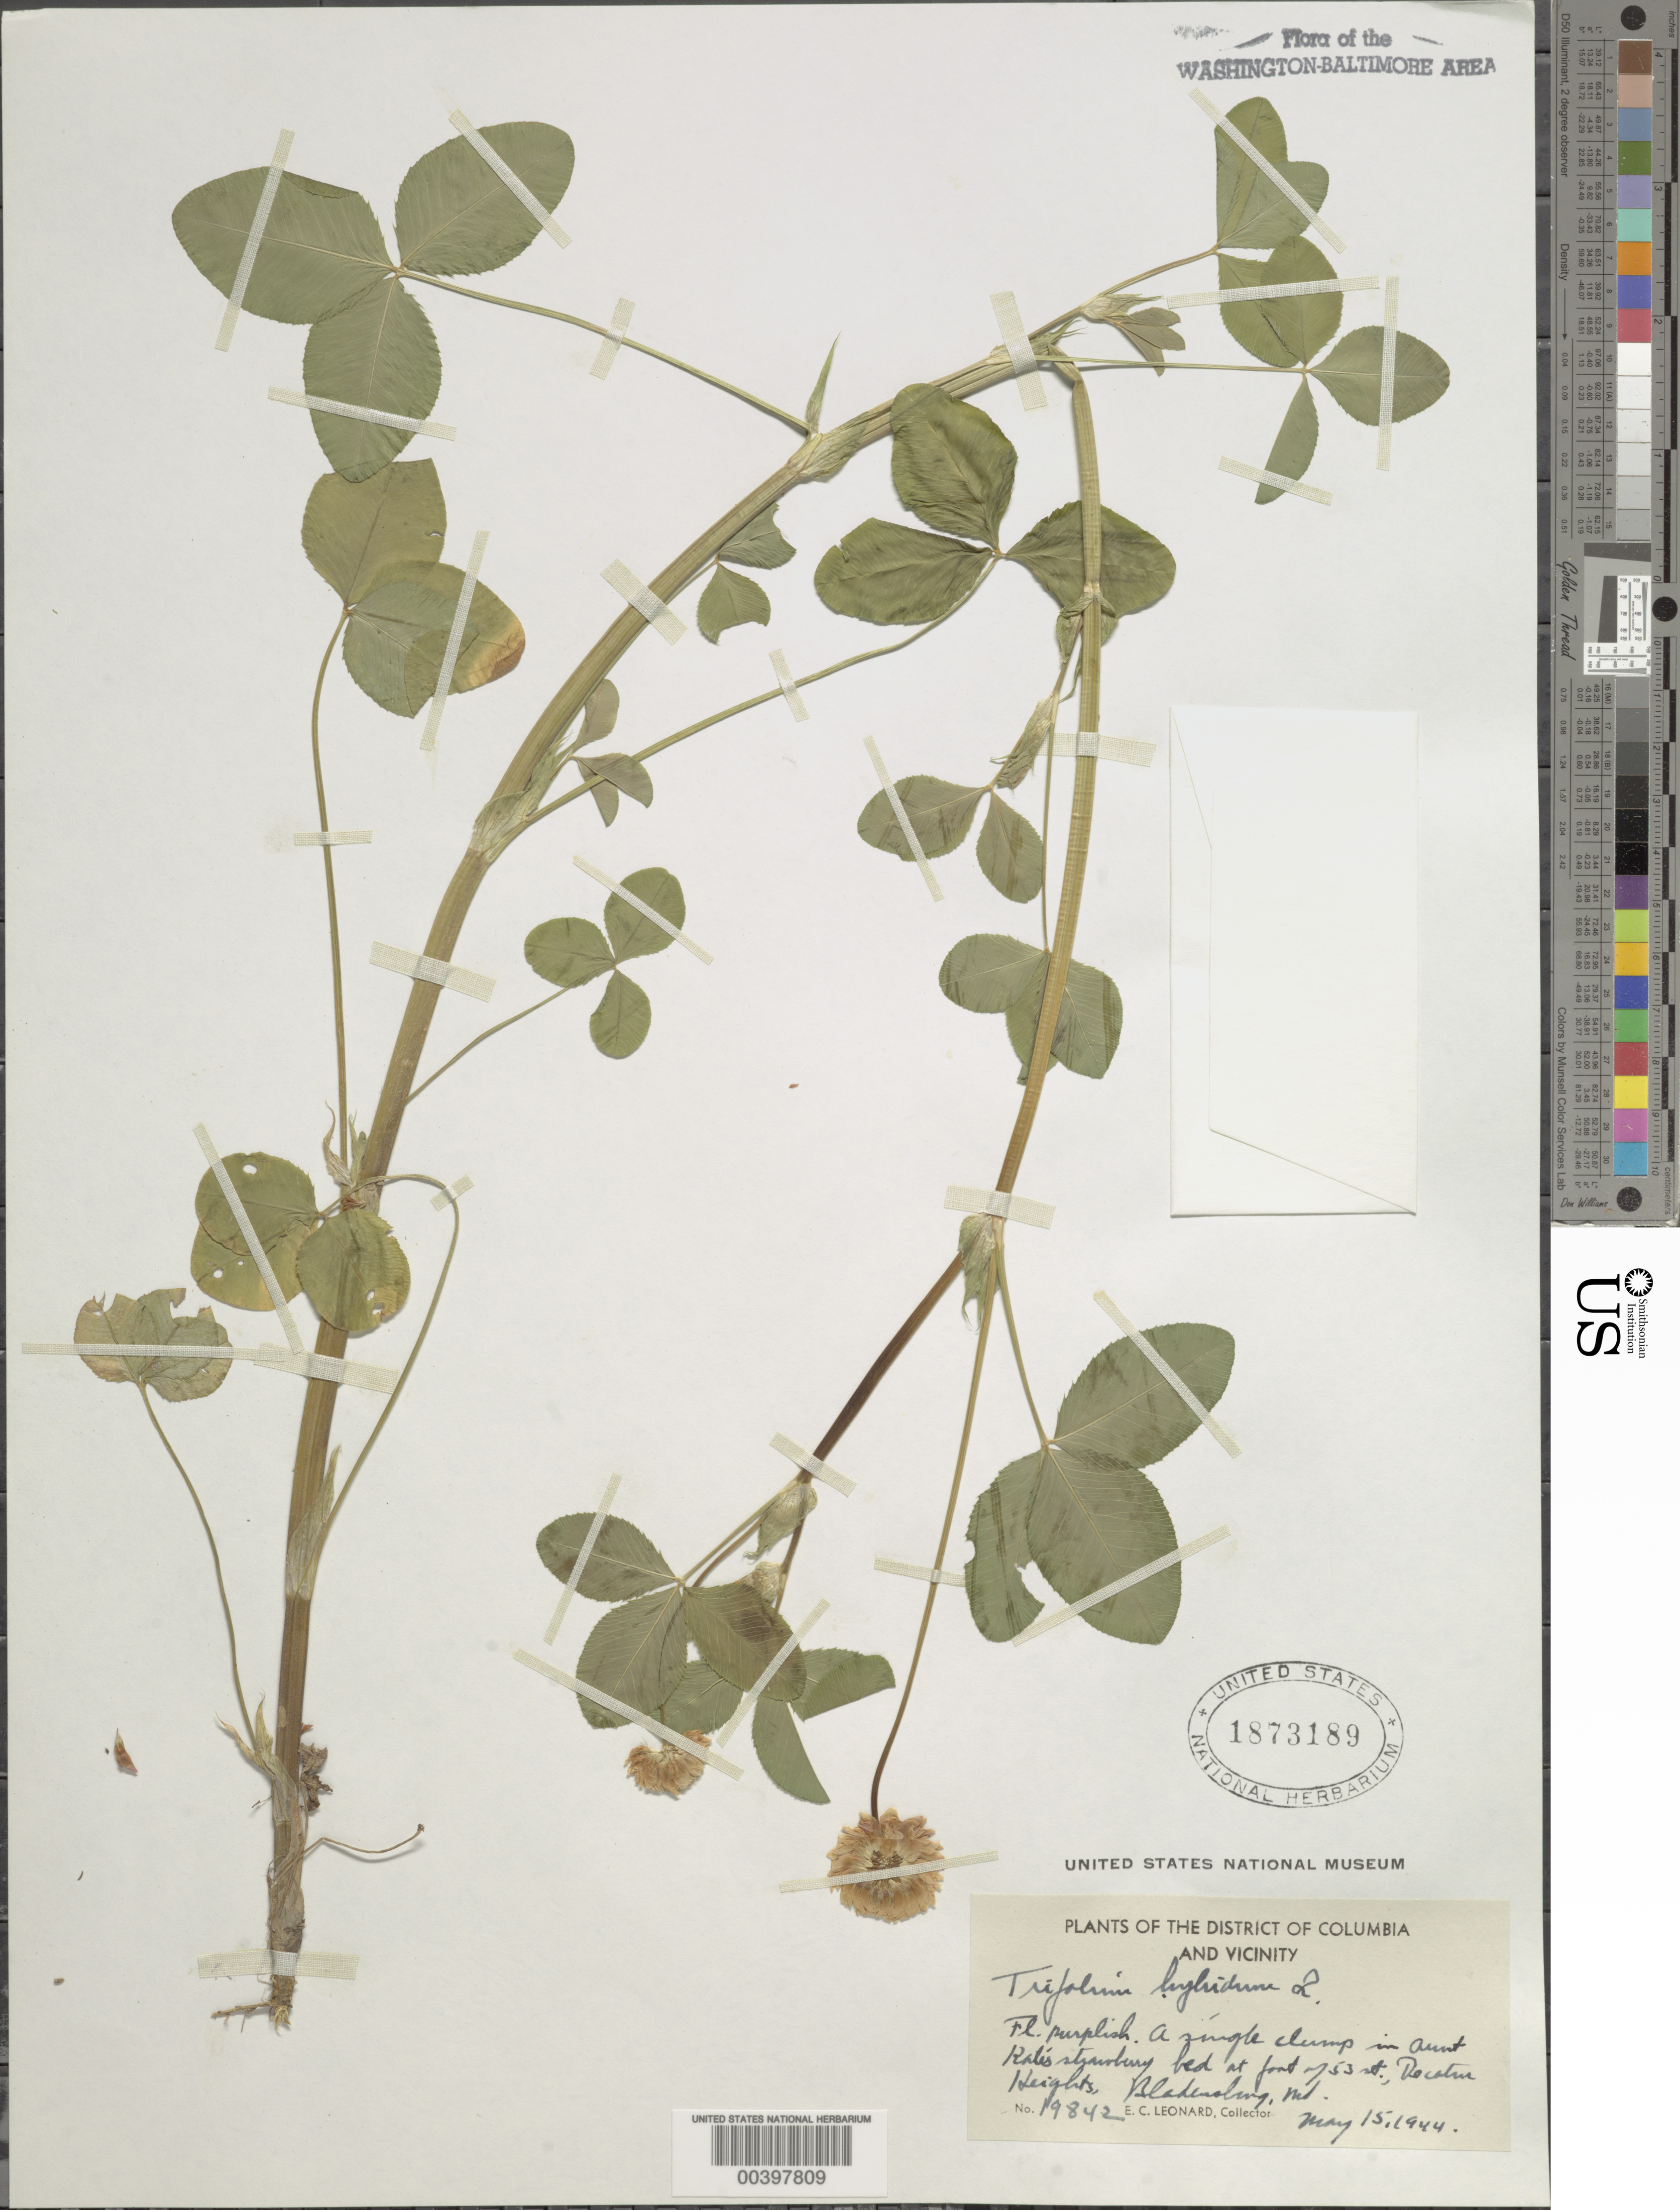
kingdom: Plantae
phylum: Tracheophyta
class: Magnoliopsida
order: Fabales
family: Fabaceae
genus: Trifolium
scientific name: Trifolium hybridum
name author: L.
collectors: E. C. Leonard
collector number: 19842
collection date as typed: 15 May 1944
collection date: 1944-05-15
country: United States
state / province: Maryland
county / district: Prince George's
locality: Decatur Heights, Bladensburg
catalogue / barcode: US 1873189